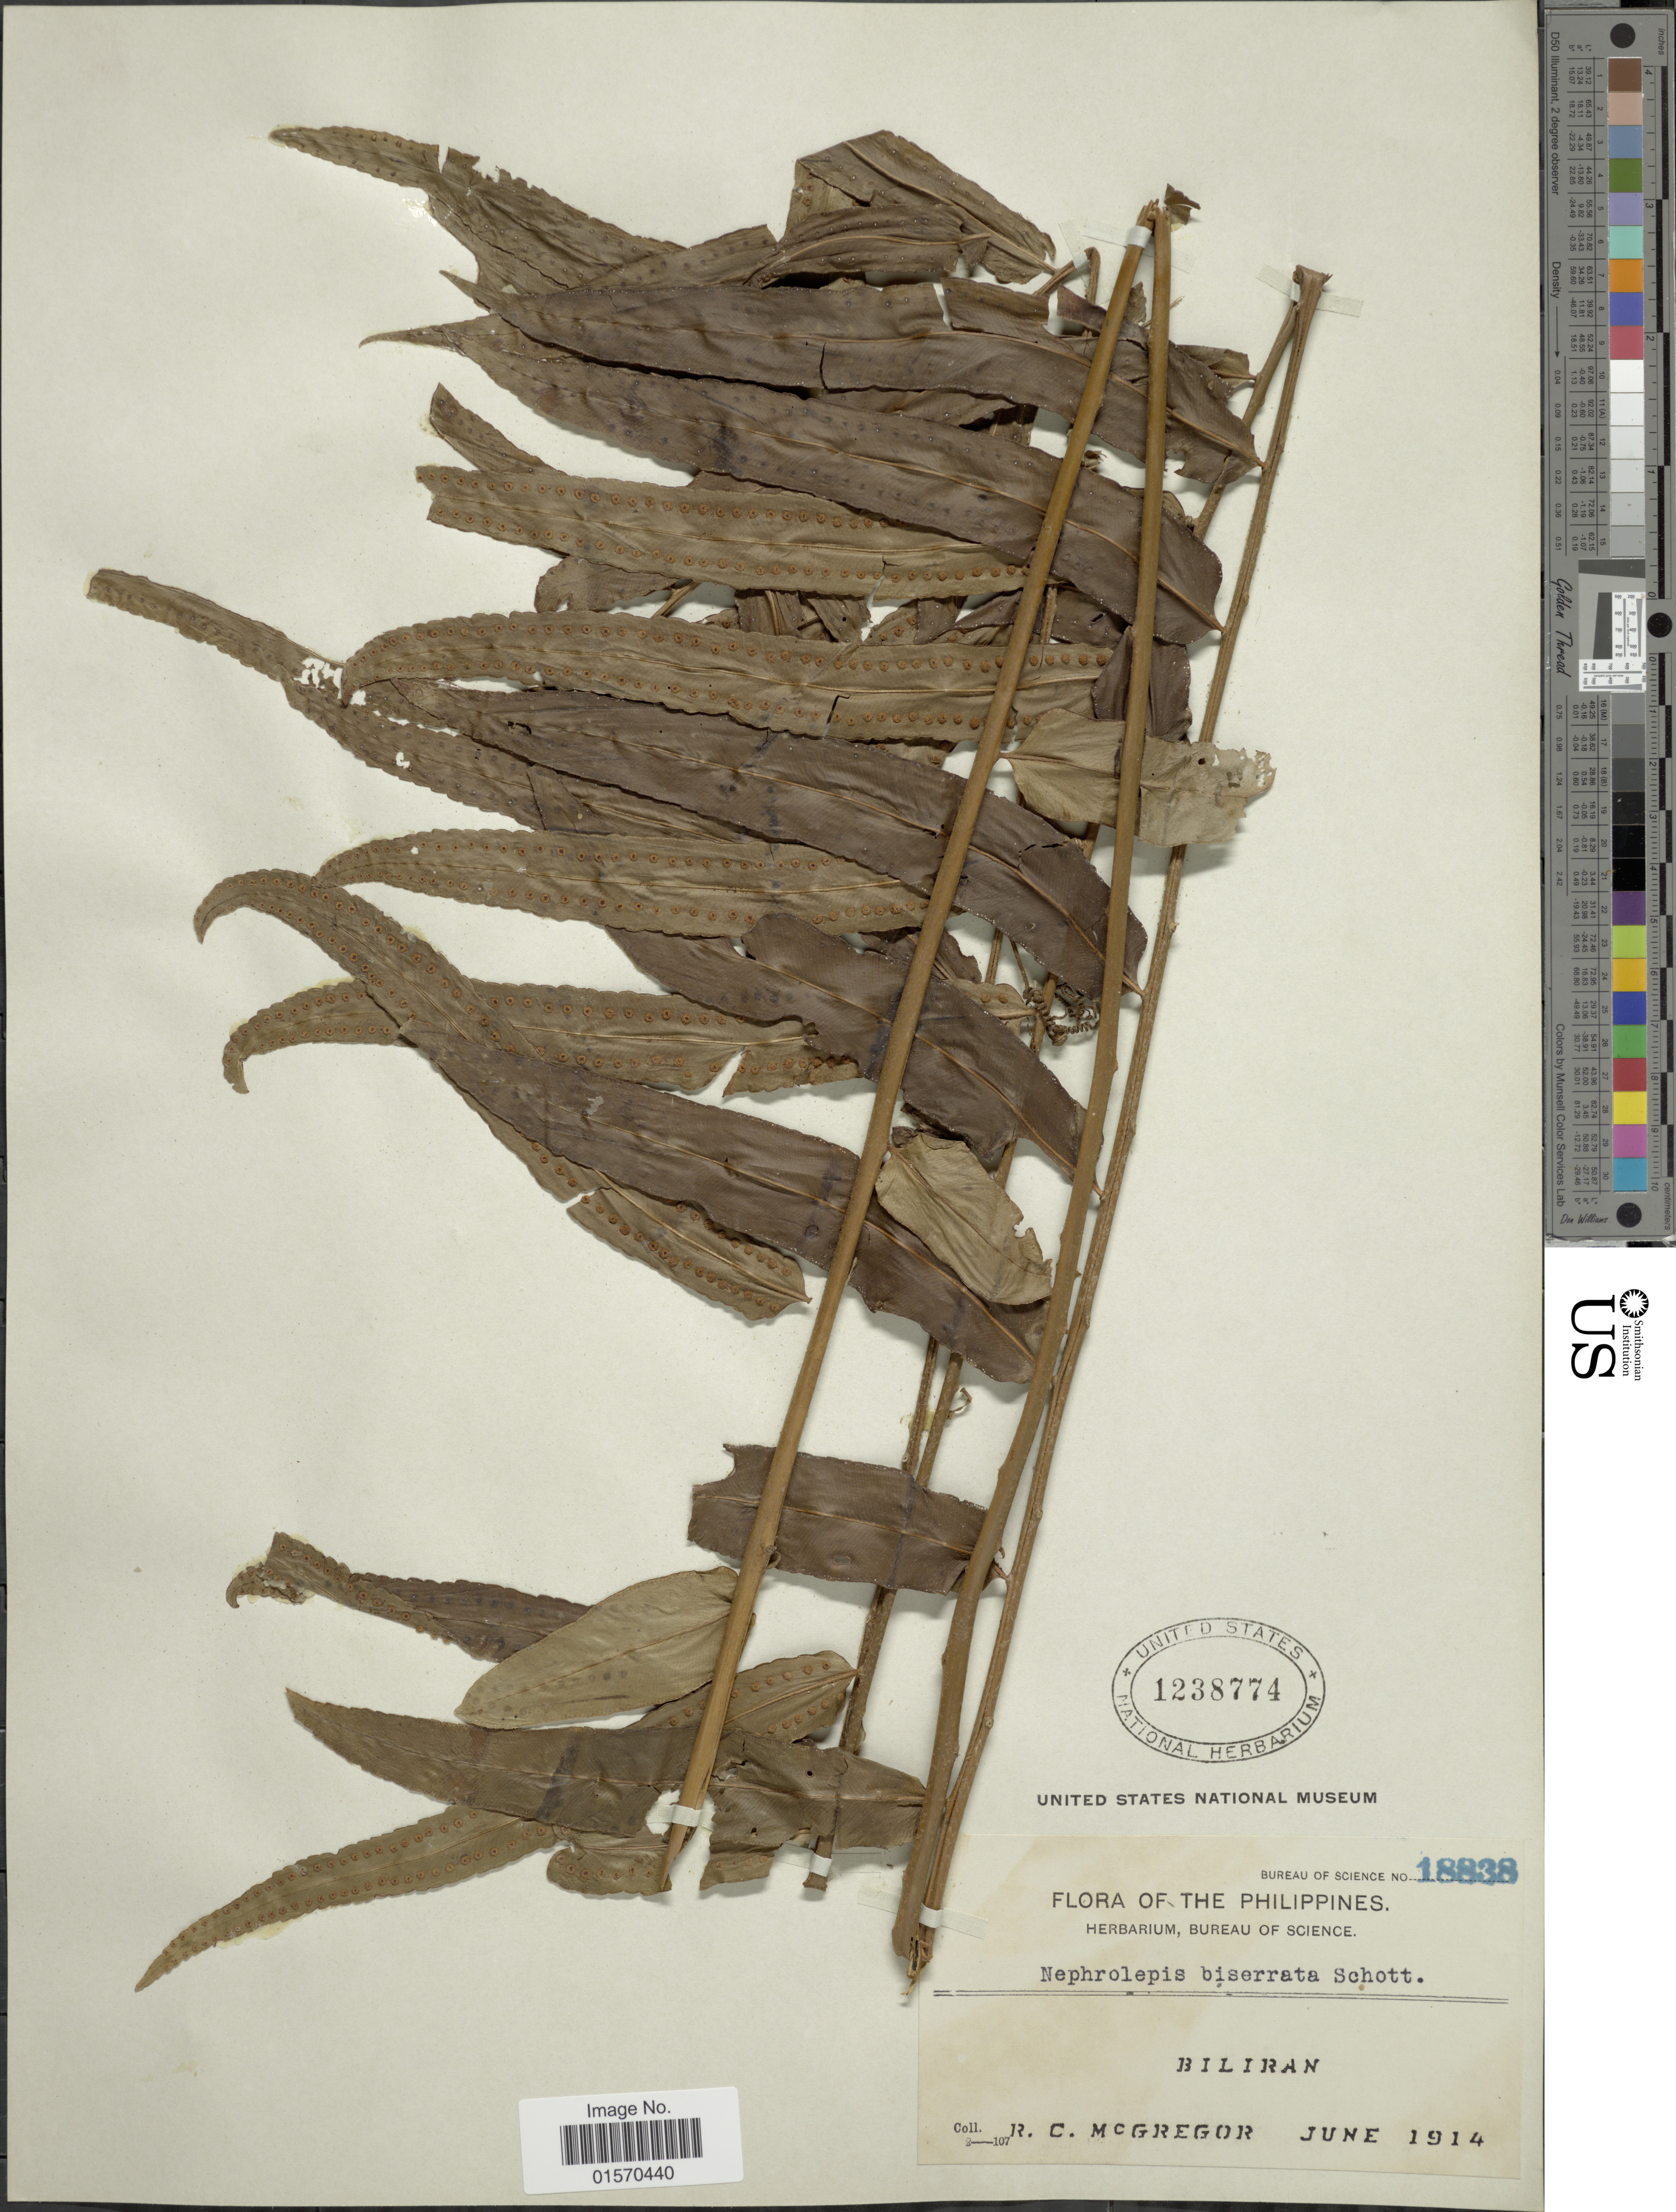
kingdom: Plantae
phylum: Tracheophyta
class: Polypodiopsida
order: Polypodiales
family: Nephrolepidaceae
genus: Nephrolepis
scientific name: Nephrolepis biserrata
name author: (Sw.) Schott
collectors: R. C. McGregor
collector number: Bureau of Science 18838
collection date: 1914-06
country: Philippines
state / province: Eastern Visayas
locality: Biliran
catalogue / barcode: US 1238774